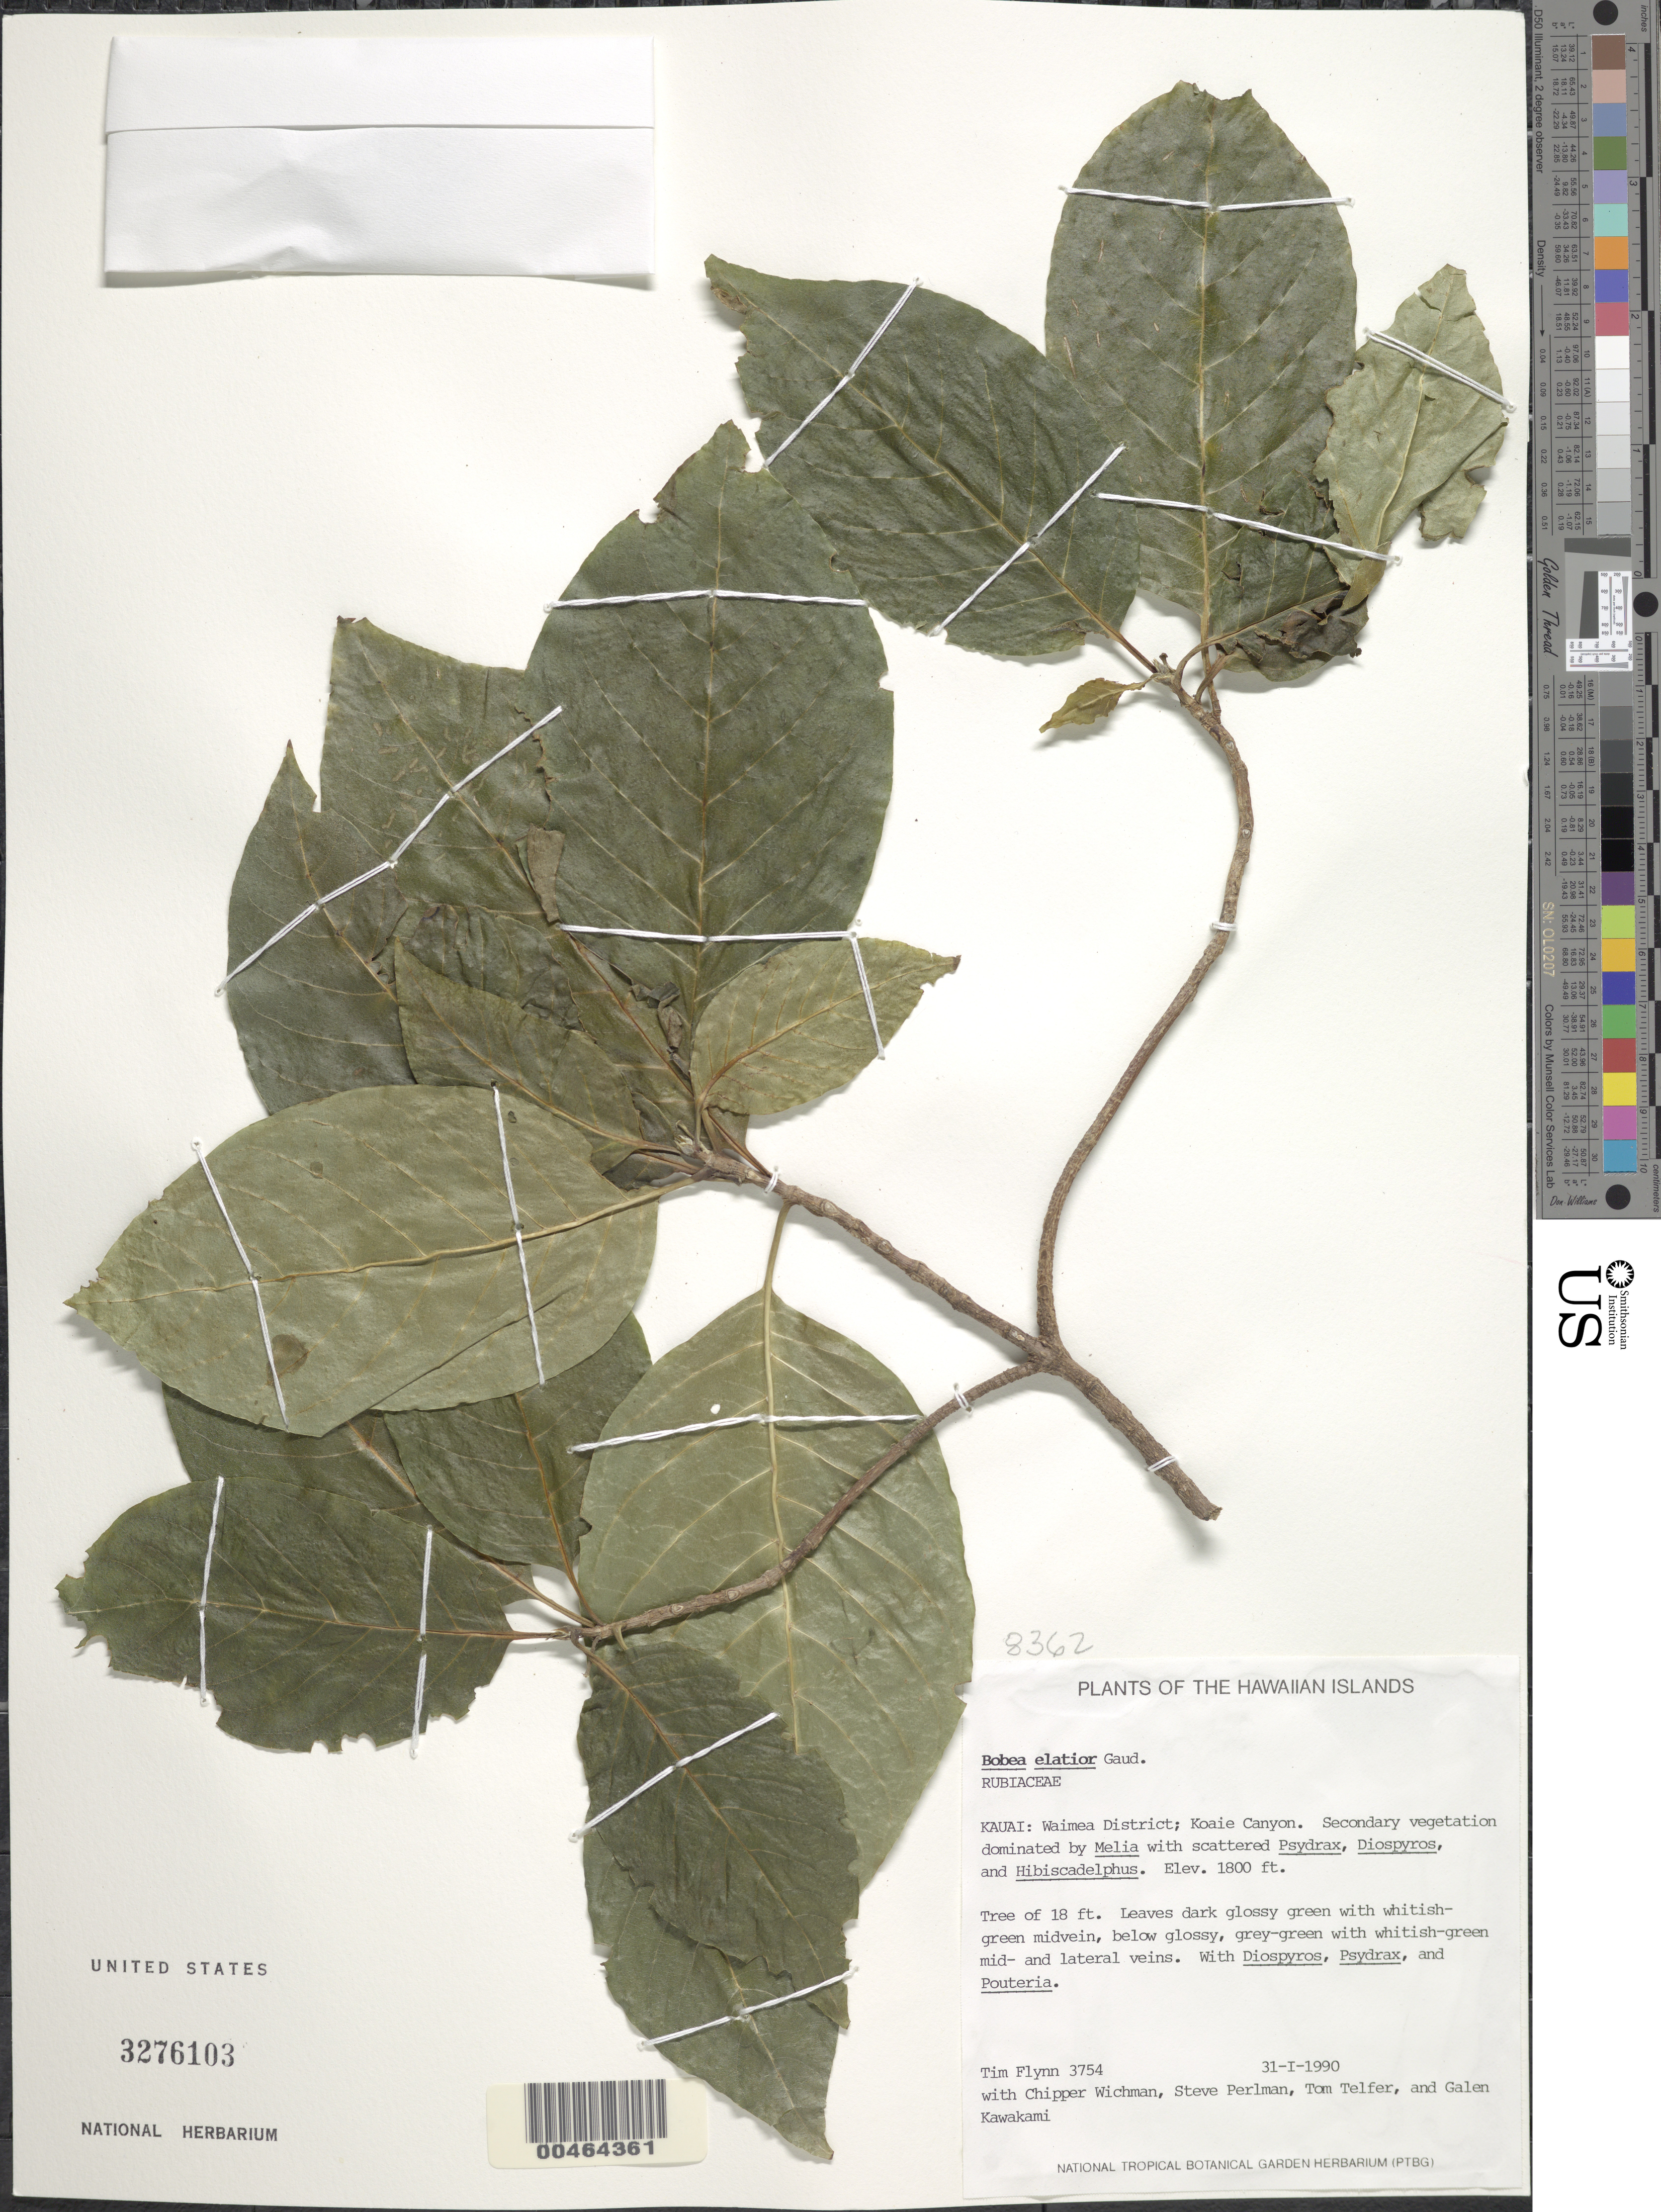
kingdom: Plantae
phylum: Tracheophyta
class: Magnoliopsida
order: Gentianales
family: Rubiaceae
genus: Bobea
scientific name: Bobea elatior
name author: Gaudich.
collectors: T. W. Flynn, C. Wichman, S. P. Perlman, T. Telfer & G. Kawakami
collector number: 3754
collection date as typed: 31 Jan 1990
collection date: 1990-01-31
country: United States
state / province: Hawaii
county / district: Kauai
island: Kaua'i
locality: Waimea District; Koaie Canyon.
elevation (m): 549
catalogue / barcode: US 3276103